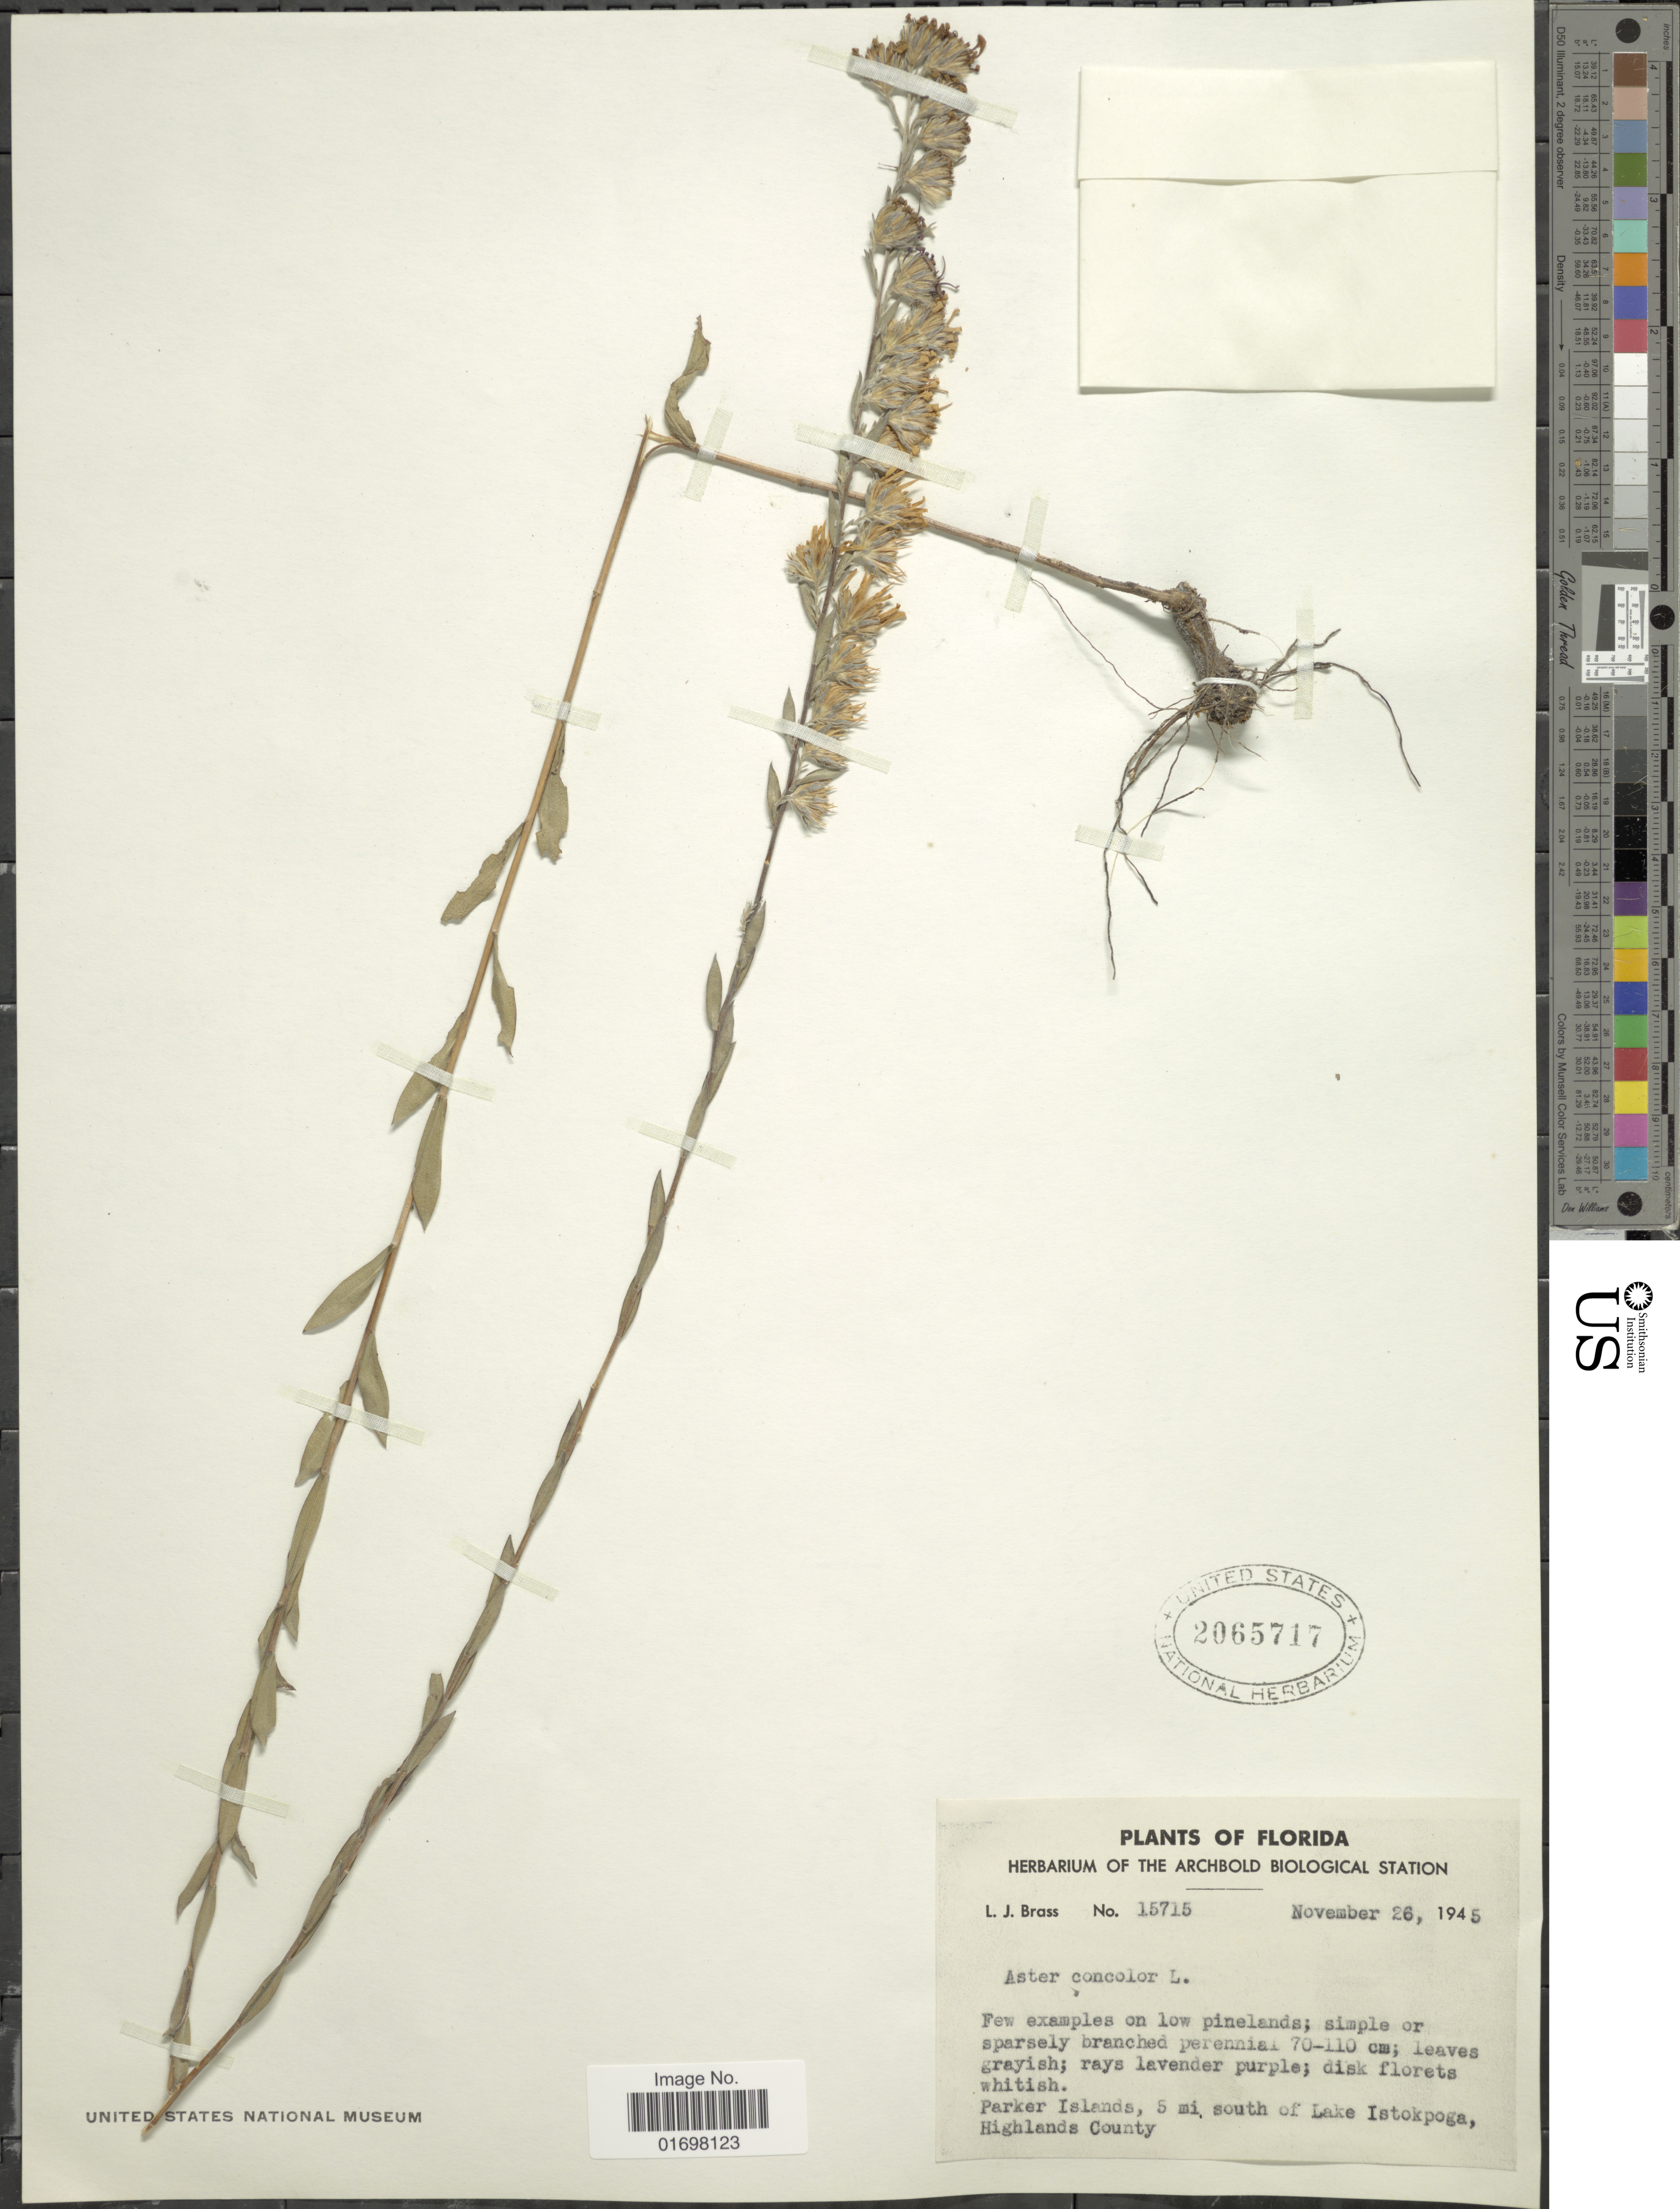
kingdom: Plantae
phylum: Tracheophyta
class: Magnoliopsida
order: Asterales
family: Asteraceae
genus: Symphyotrichum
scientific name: Symphyotrichum concolor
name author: (L.) G.L. Nesom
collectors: L. J. Brass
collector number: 15715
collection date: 1945-11-26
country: United States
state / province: Florida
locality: Parker Islands, 5 mi south of Lake Istokpoga Highlands County.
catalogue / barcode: US 2065717